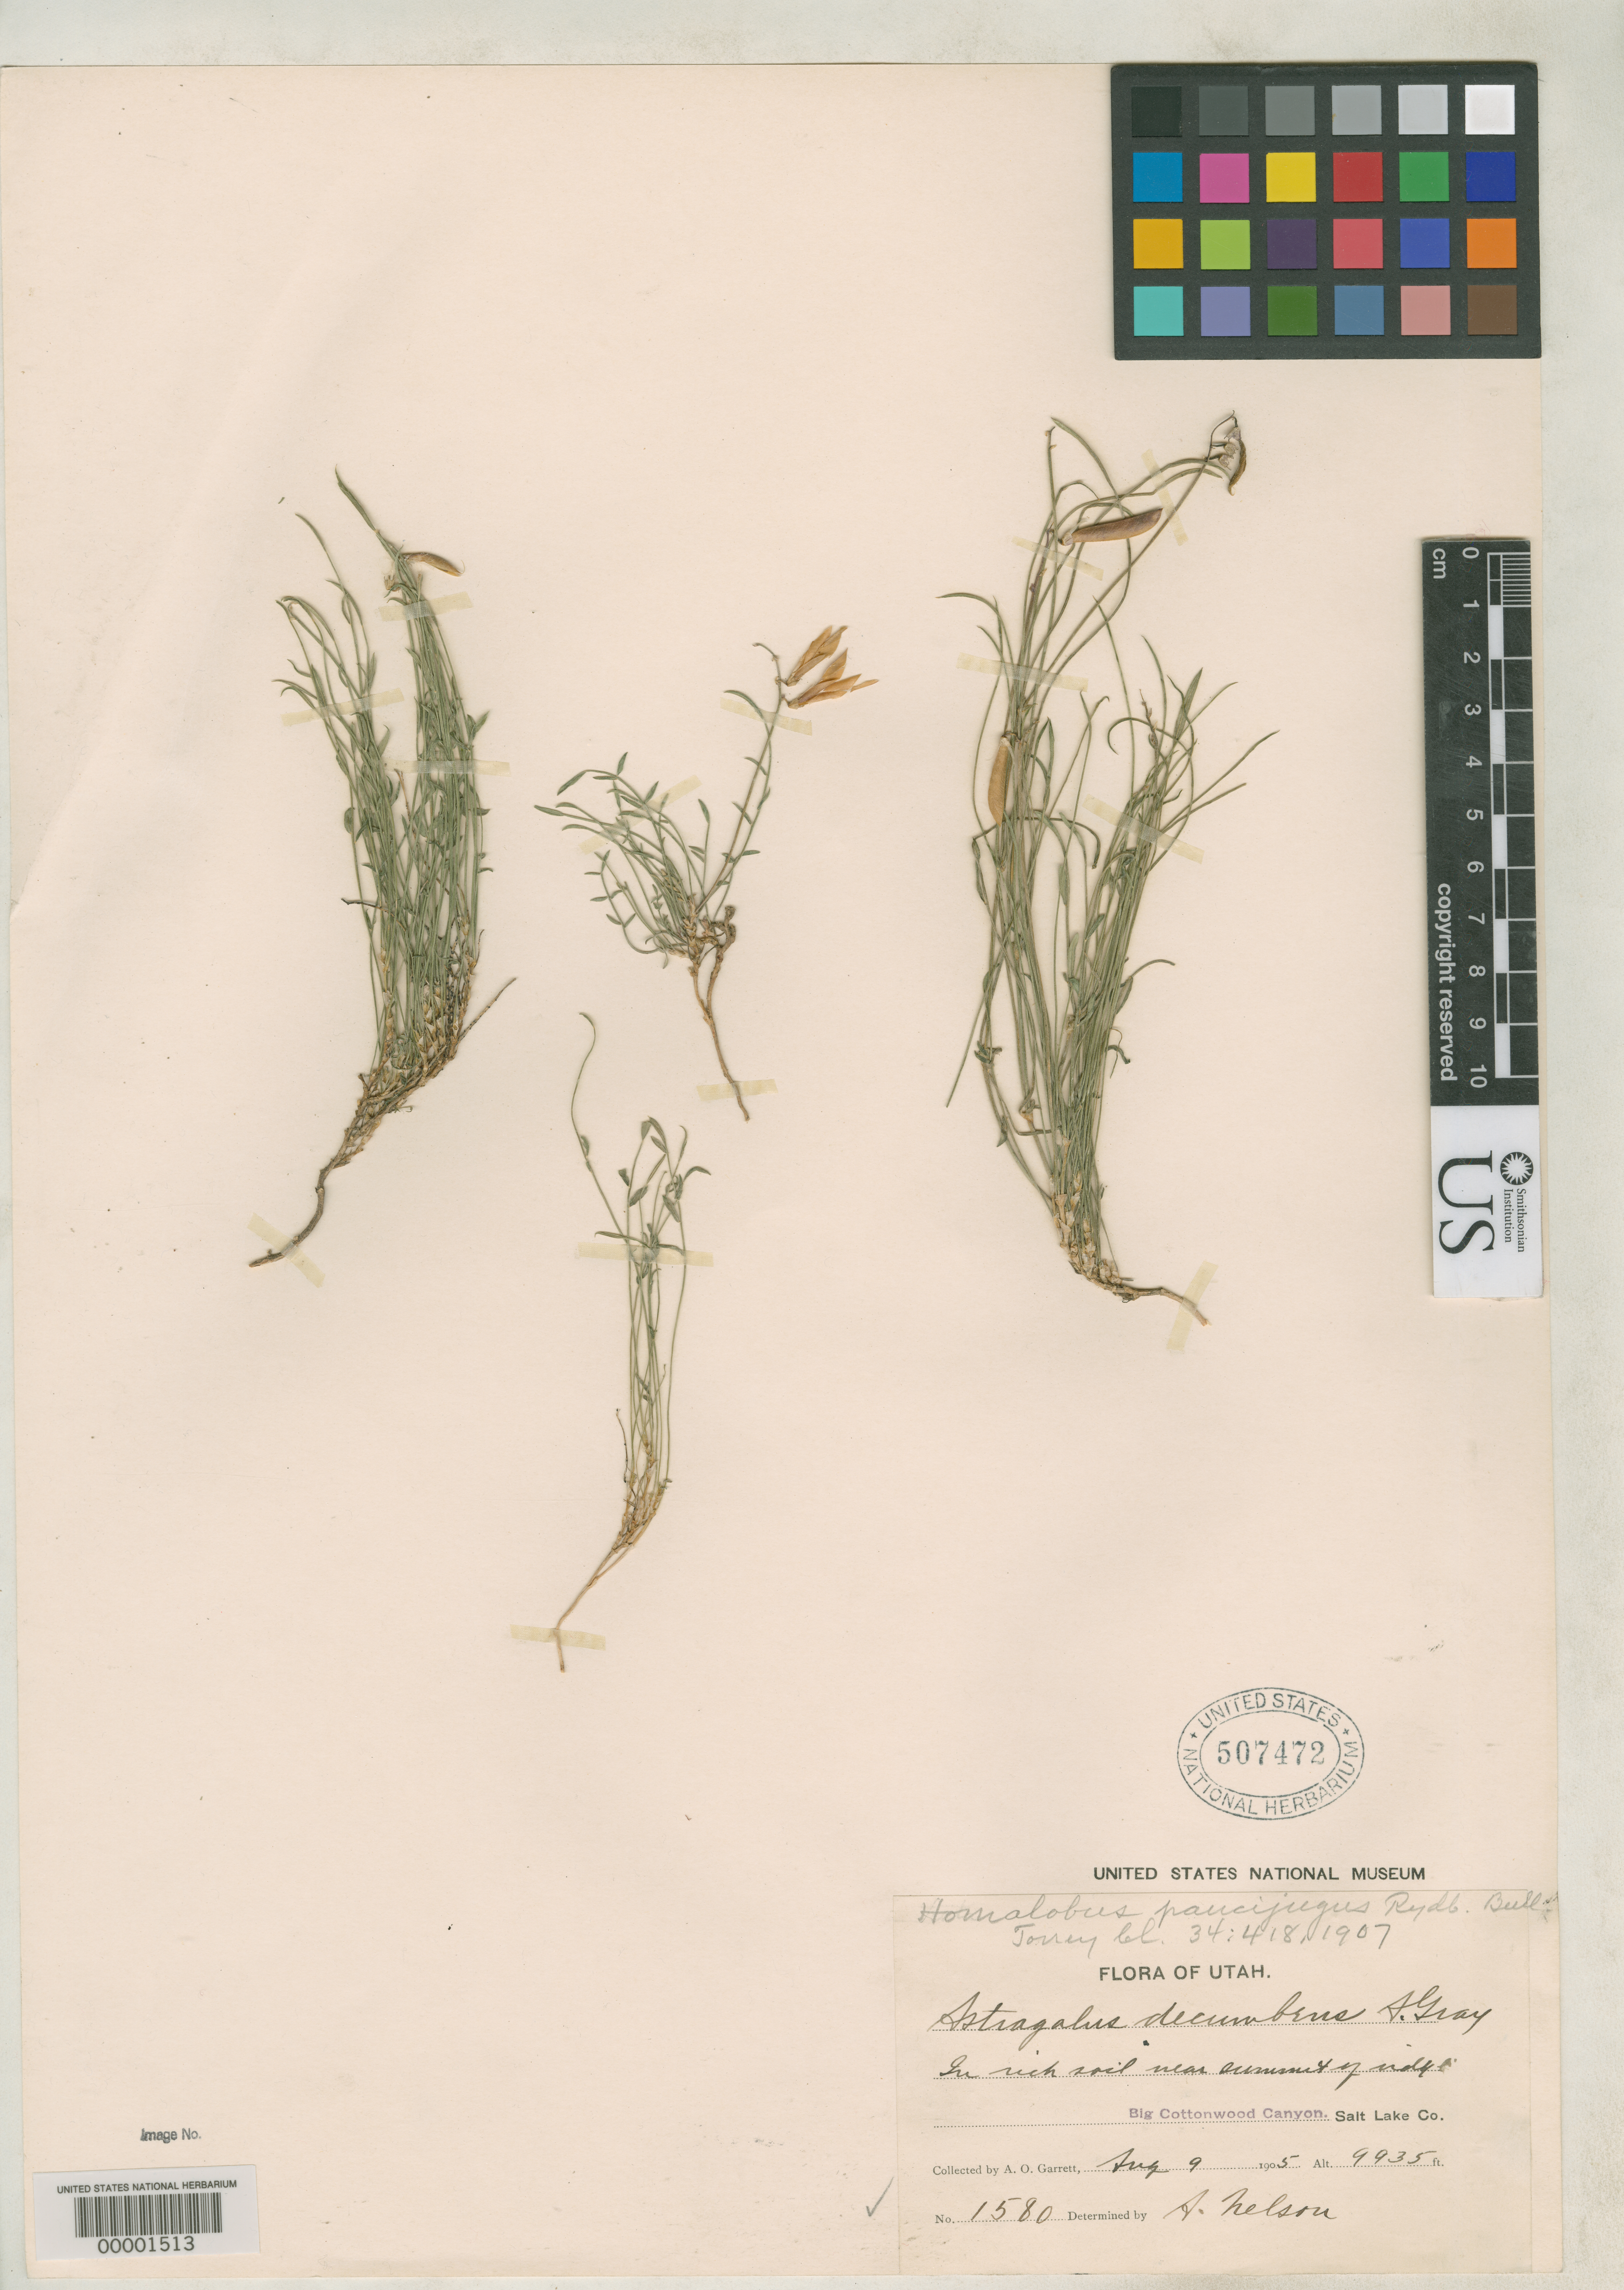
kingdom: Plantae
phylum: Tracheophyta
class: Magnoliopsida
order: Fabales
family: Fabaceae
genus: Homalobus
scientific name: Homalobus paucijugus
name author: Rydb.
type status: Isotype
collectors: A. O. Garrett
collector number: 1580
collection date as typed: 09 Aug 1905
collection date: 1905-08-09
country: United States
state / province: Utah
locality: Big Cottonwood Canyon, between Lake Solitude and Twin Lakes.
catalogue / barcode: US 507472